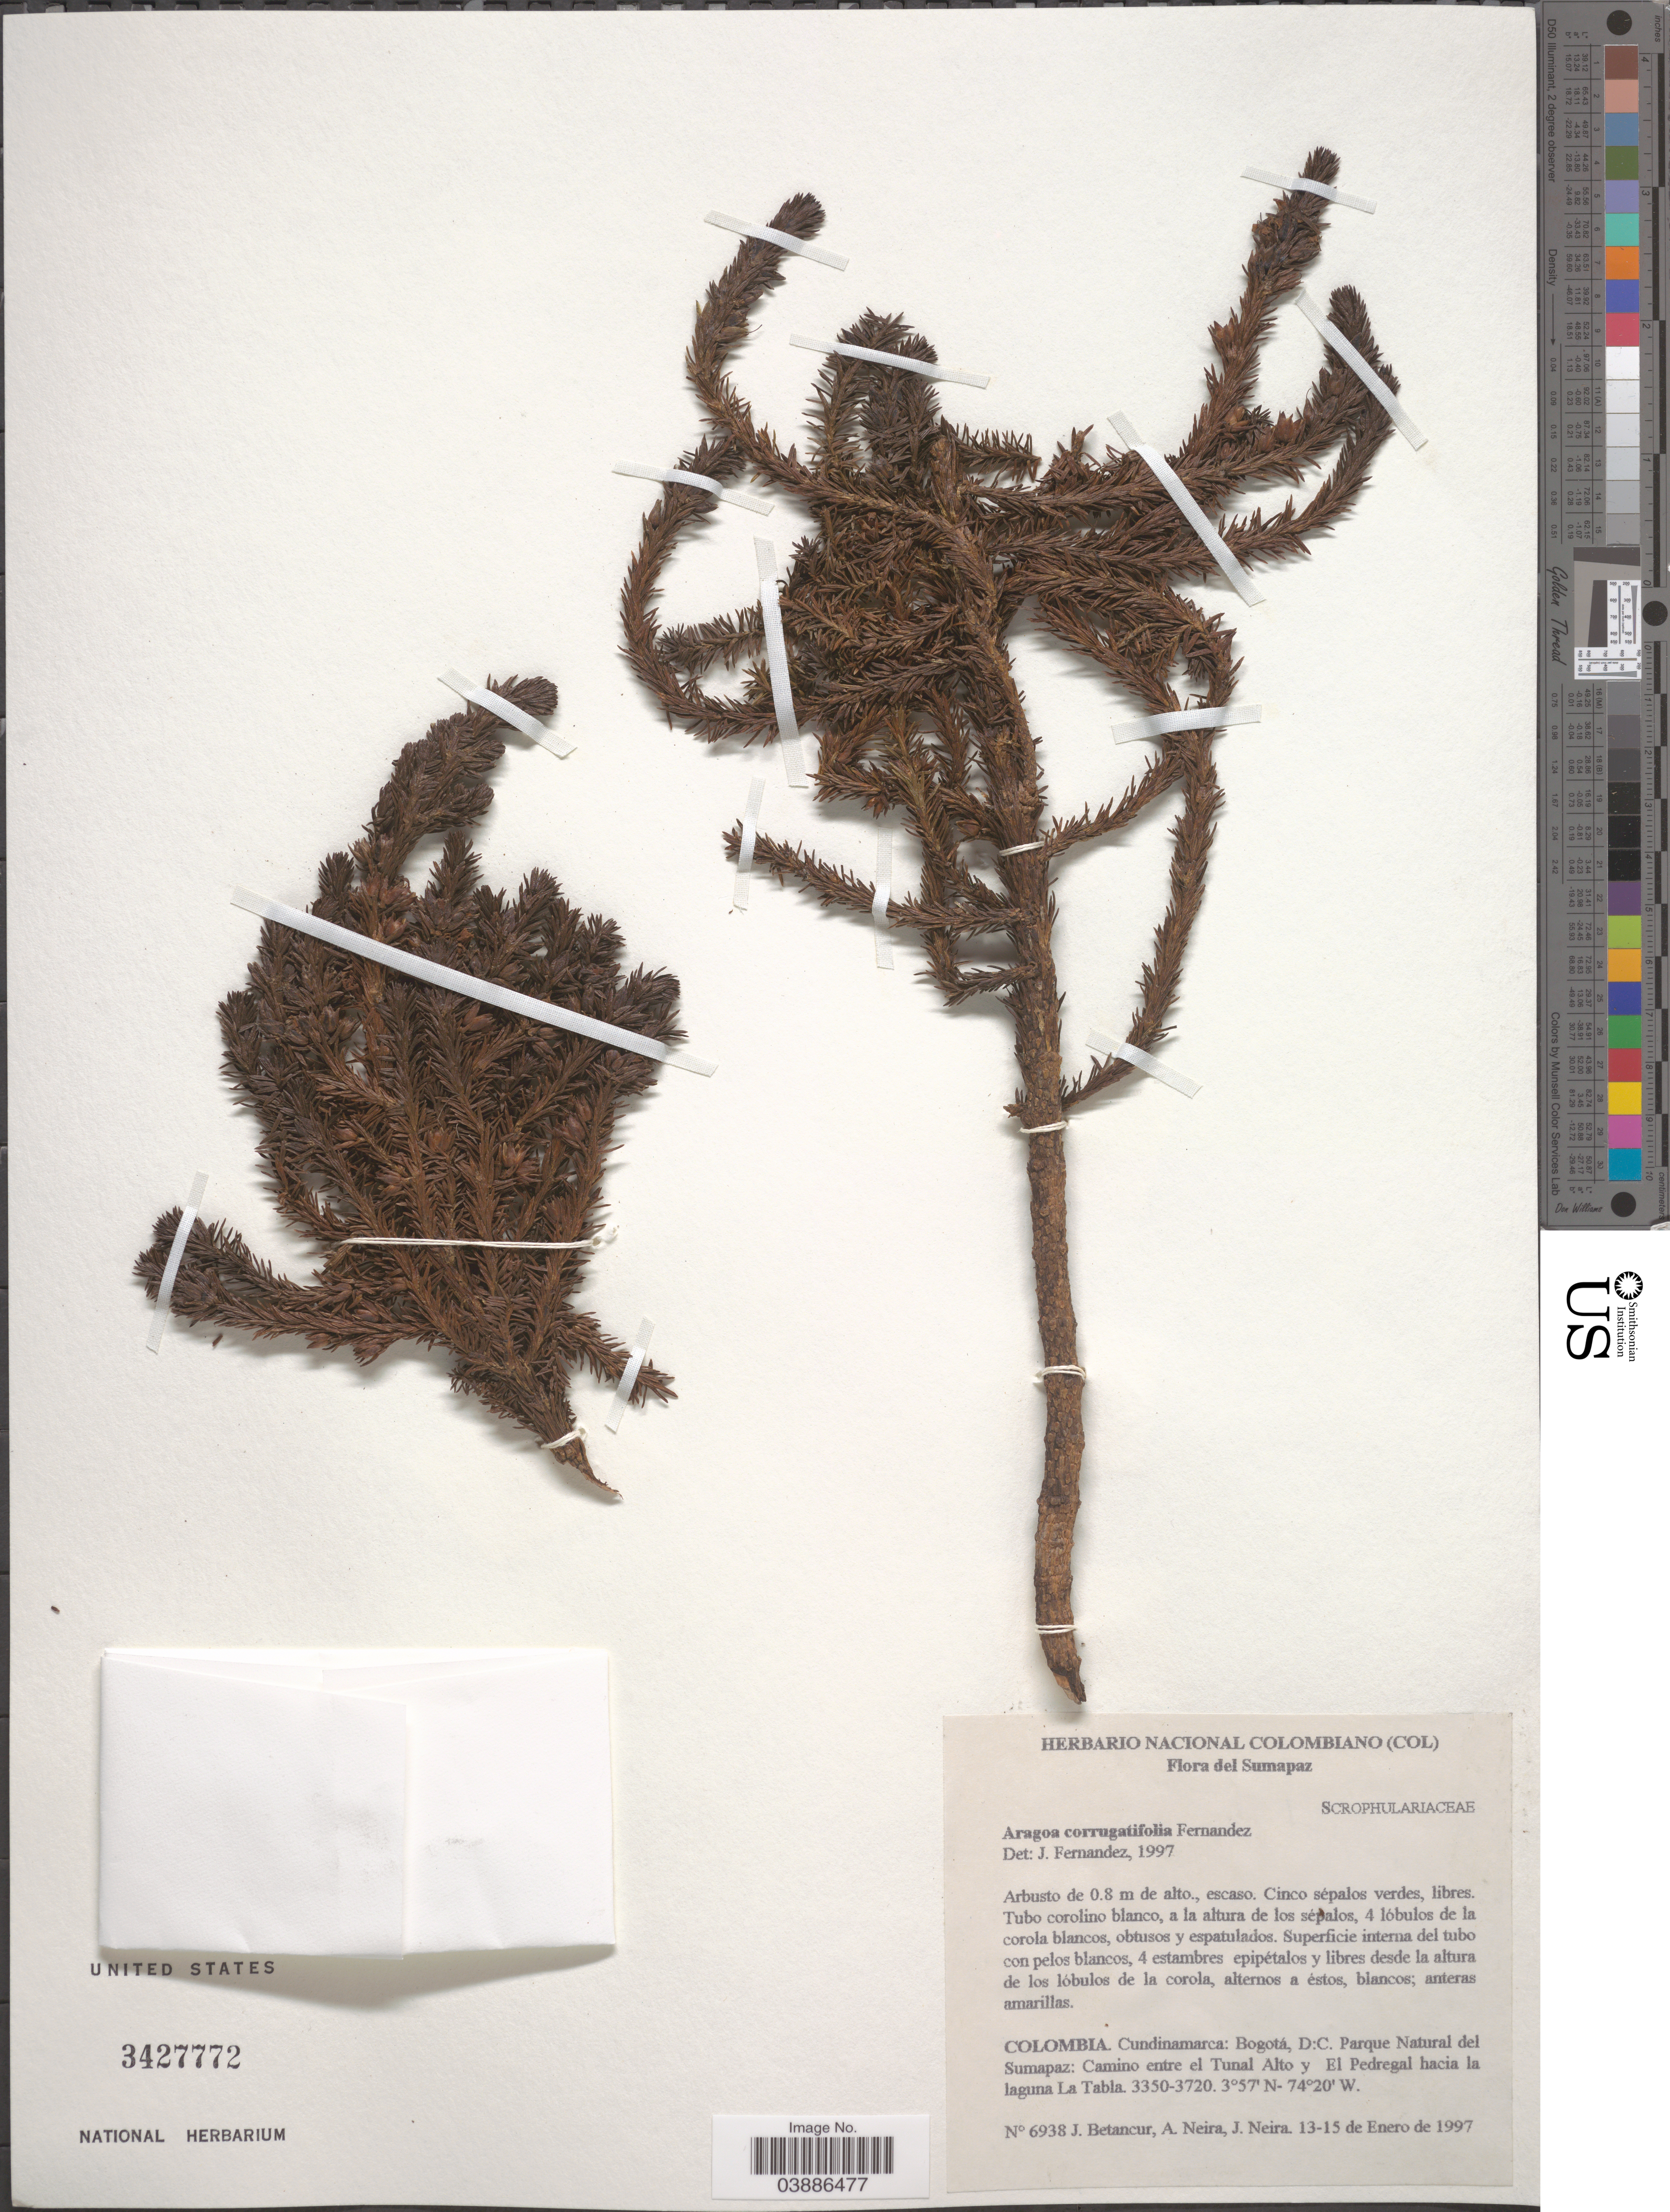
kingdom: Plantae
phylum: Tracheophyta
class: Magnoliopsida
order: Lamiales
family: Plantaginaceae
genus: Aragoa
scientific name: Aragoa corrugatifolia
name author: Fern. Alonso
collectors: J. Betancur, A. Neira & J. Neira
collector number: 6938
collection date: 1997-01-13/1997-01-15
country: Colombia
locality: Sumapaz. Bogotá, D:C. Parque Natural del Sumapaz: Camino entre el Tunal Alto y El Pedegral hacia la laguna La Tabla.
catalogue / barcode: US 3427772